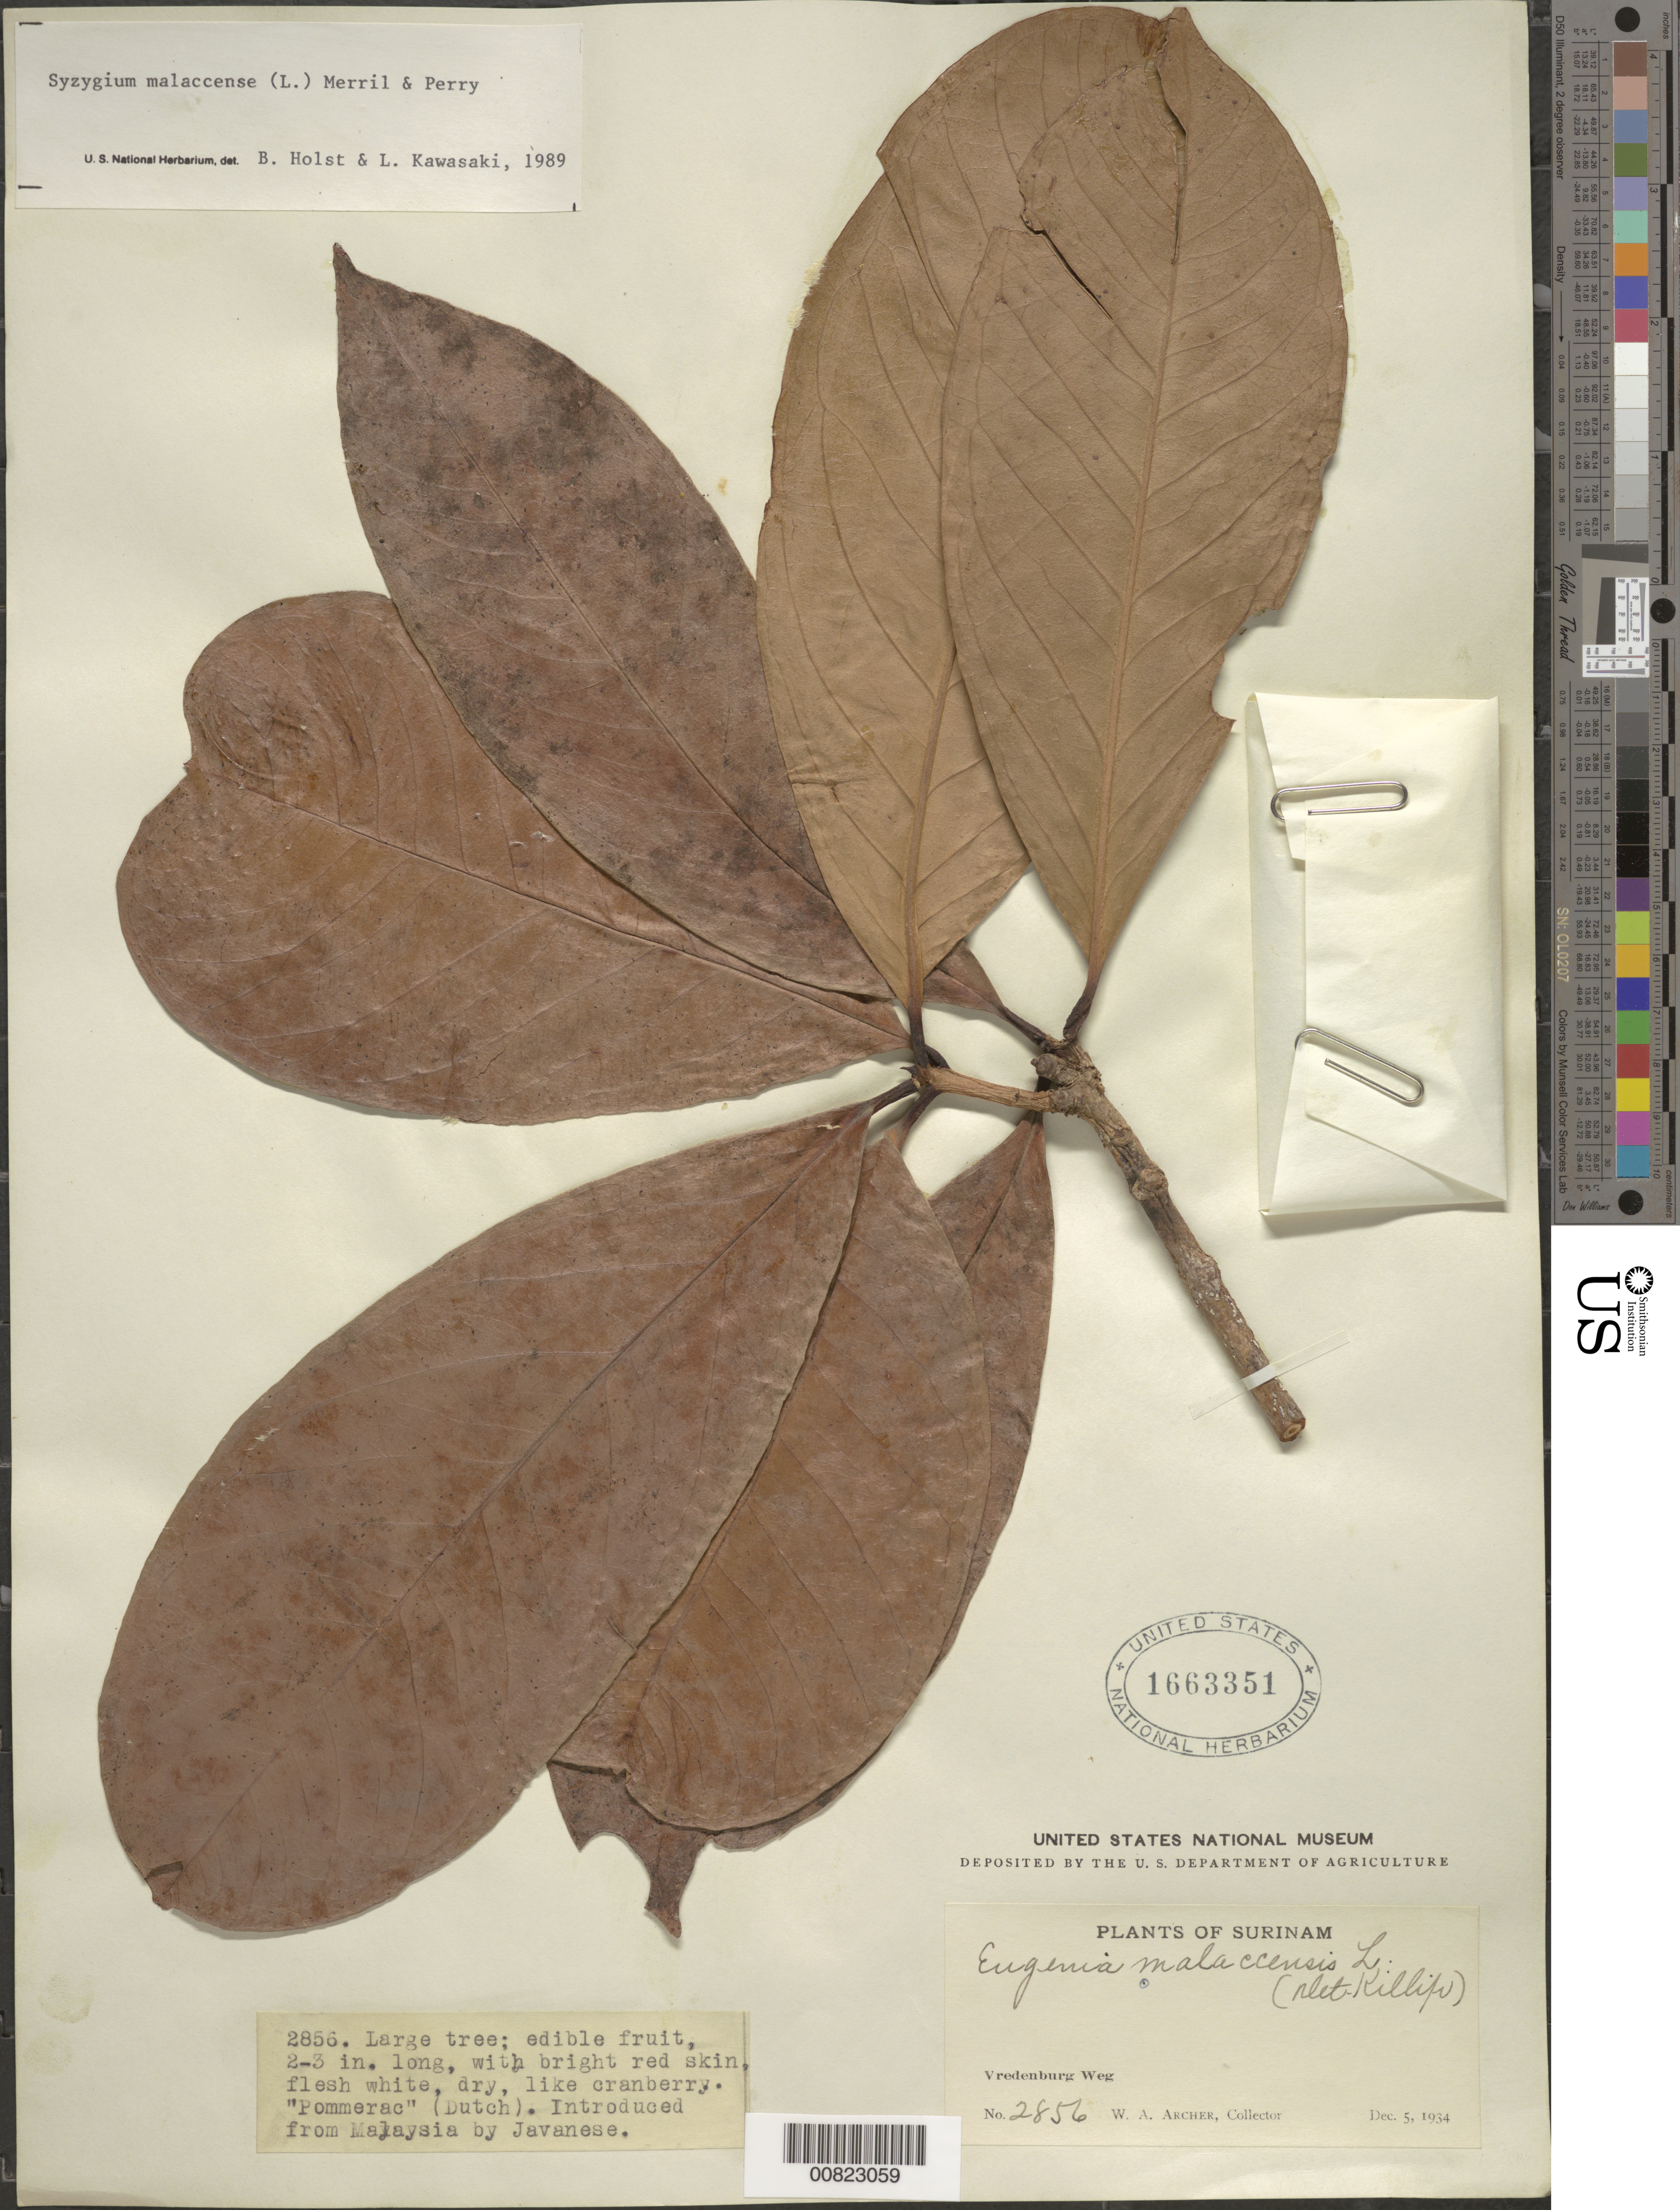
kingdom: Plantae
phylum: Tracheophyta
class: Magnoliopsida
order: Myrtales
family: Myrtaceae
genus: Syzygium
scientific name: Syzygium malaccense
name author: (L.) Merr. & L.M. Perry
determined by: Holst, Bruce K.; Kawasaki, María L.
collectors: W. A. Archer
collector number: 2856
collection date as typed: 5-Dec-34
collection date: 1934-12-05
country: Suriname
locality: Vredenburg Weg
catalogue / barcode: US 1663351